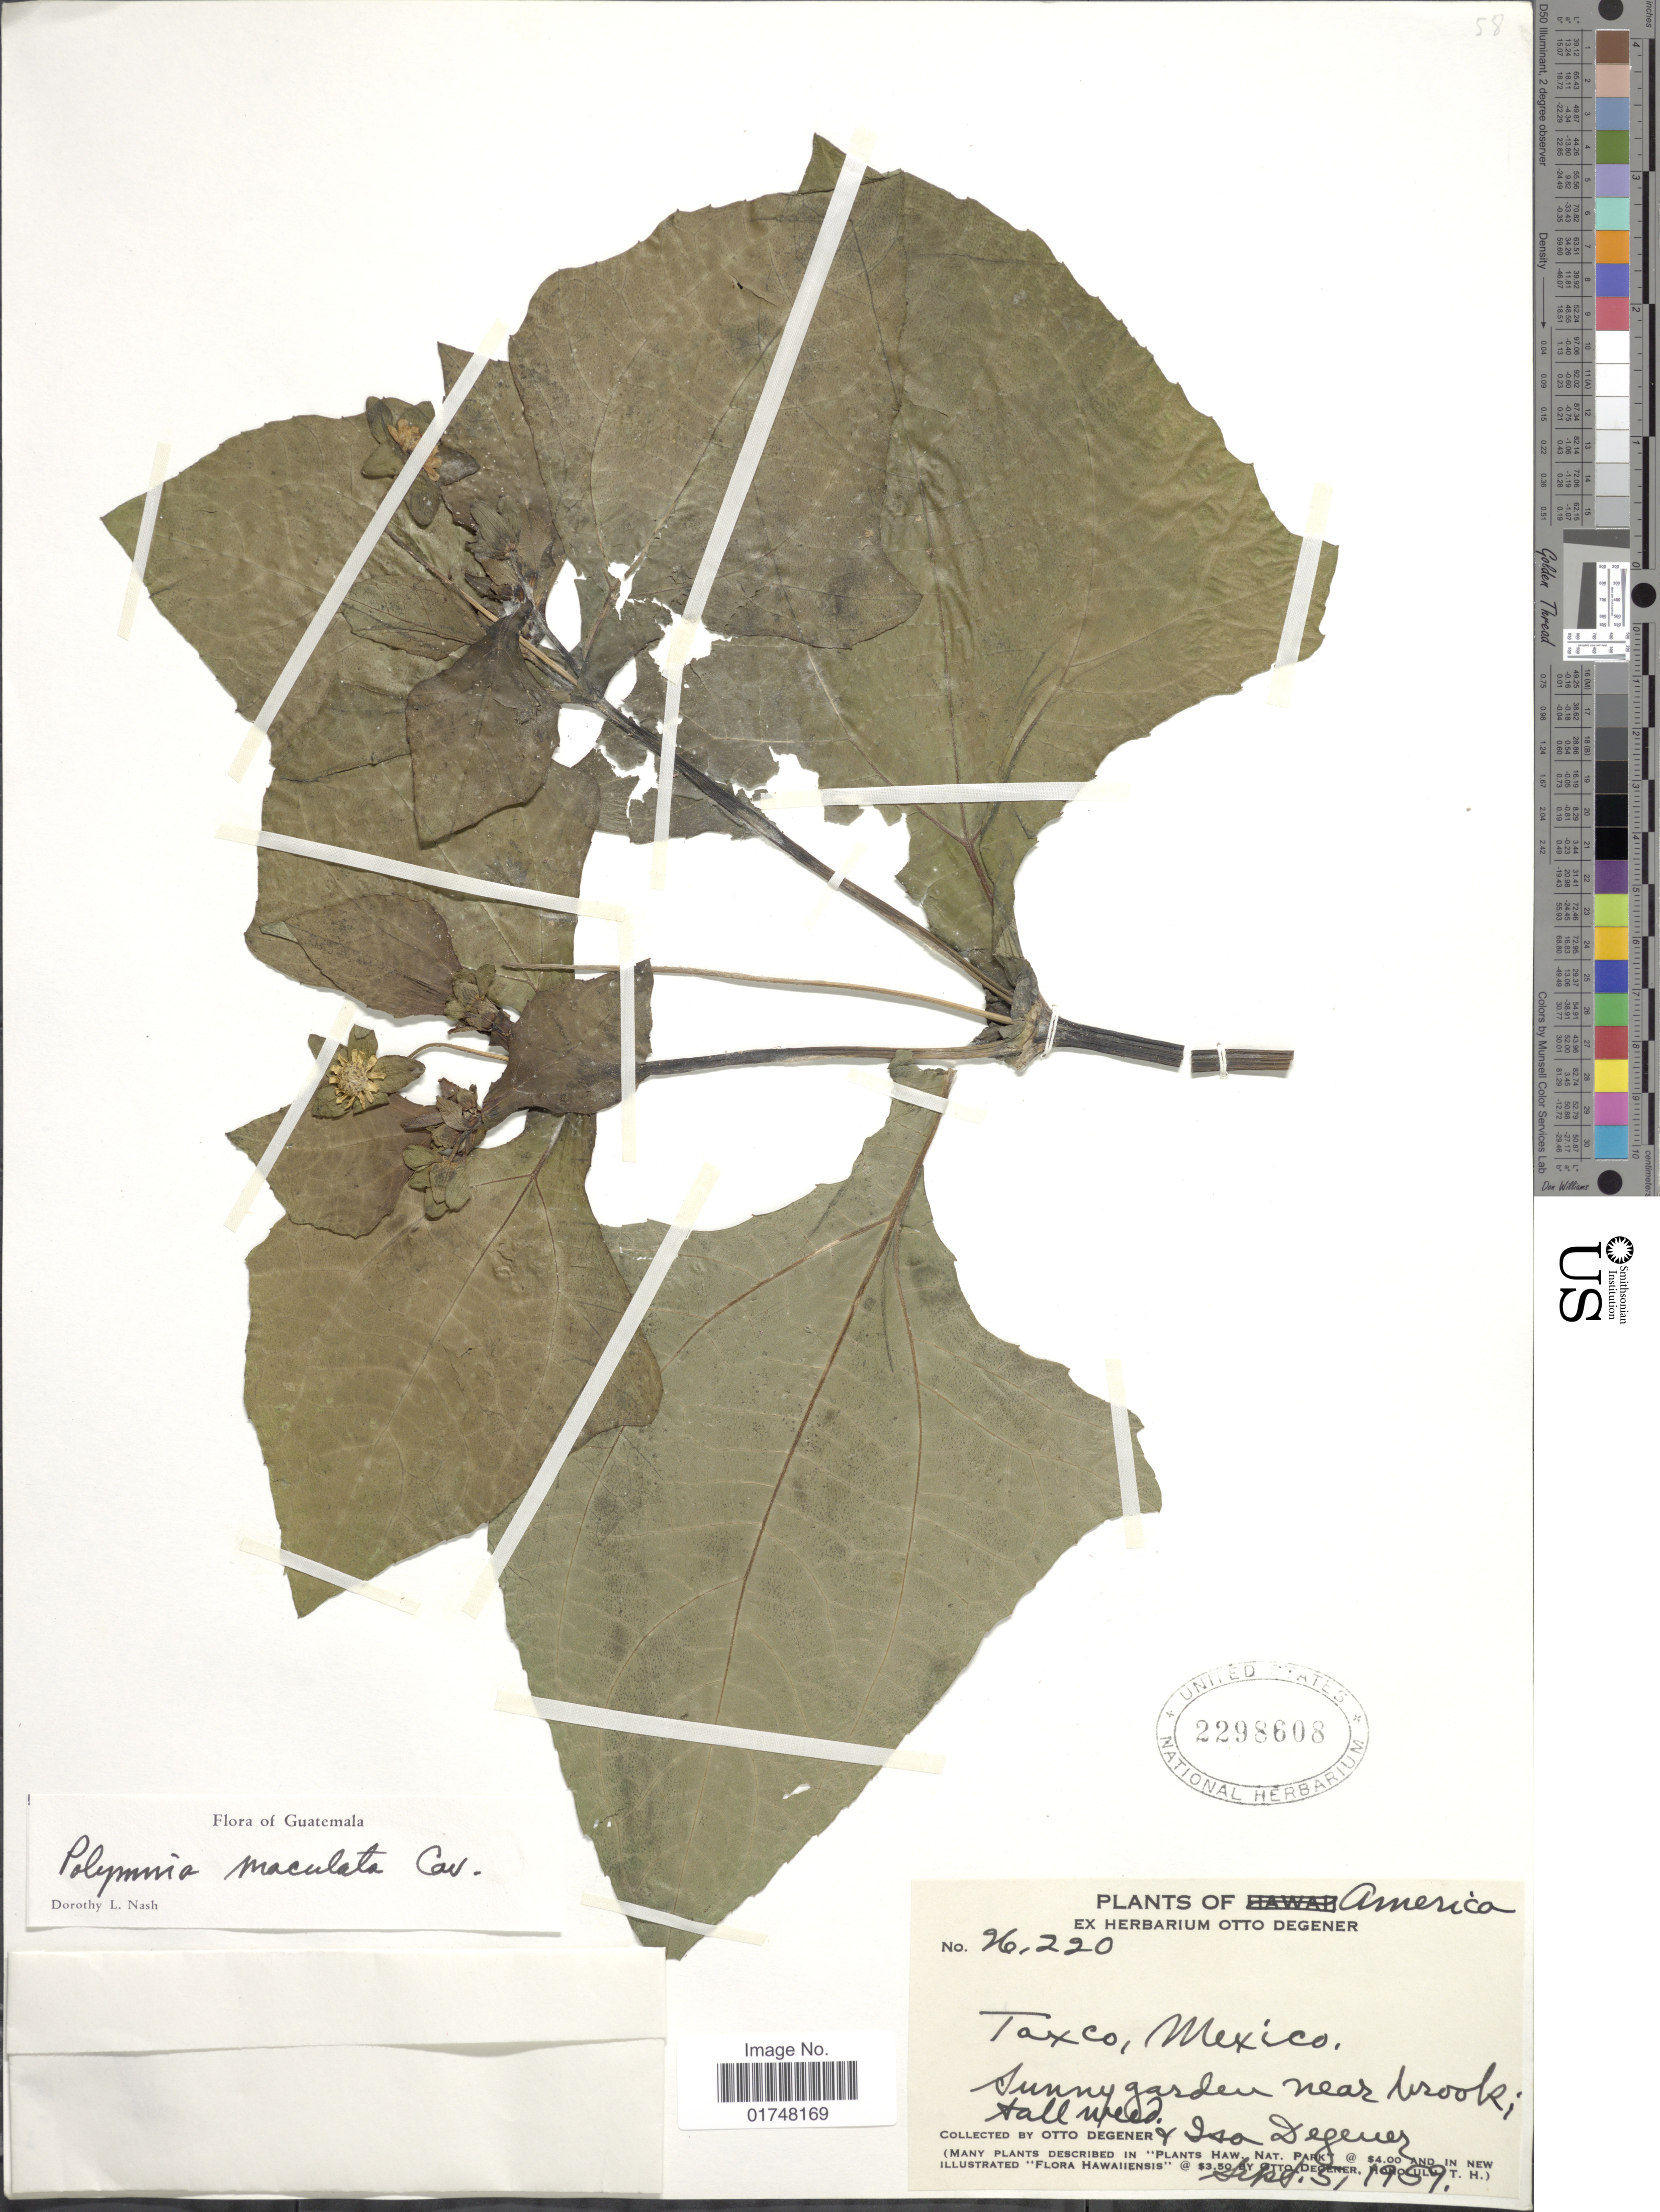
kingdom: Plantae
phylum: Tracheophyta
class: Magnoliopsida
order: Asterales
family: Asteraceae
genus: Smallanthus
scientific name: Smallanthus maculatus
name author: (Cav.) H. Rob.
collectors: O. Degener & I. Degener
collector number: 26220*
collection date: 1959-09-05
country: Mexico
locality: Taxco. Near brook.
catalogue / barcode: US 2298608